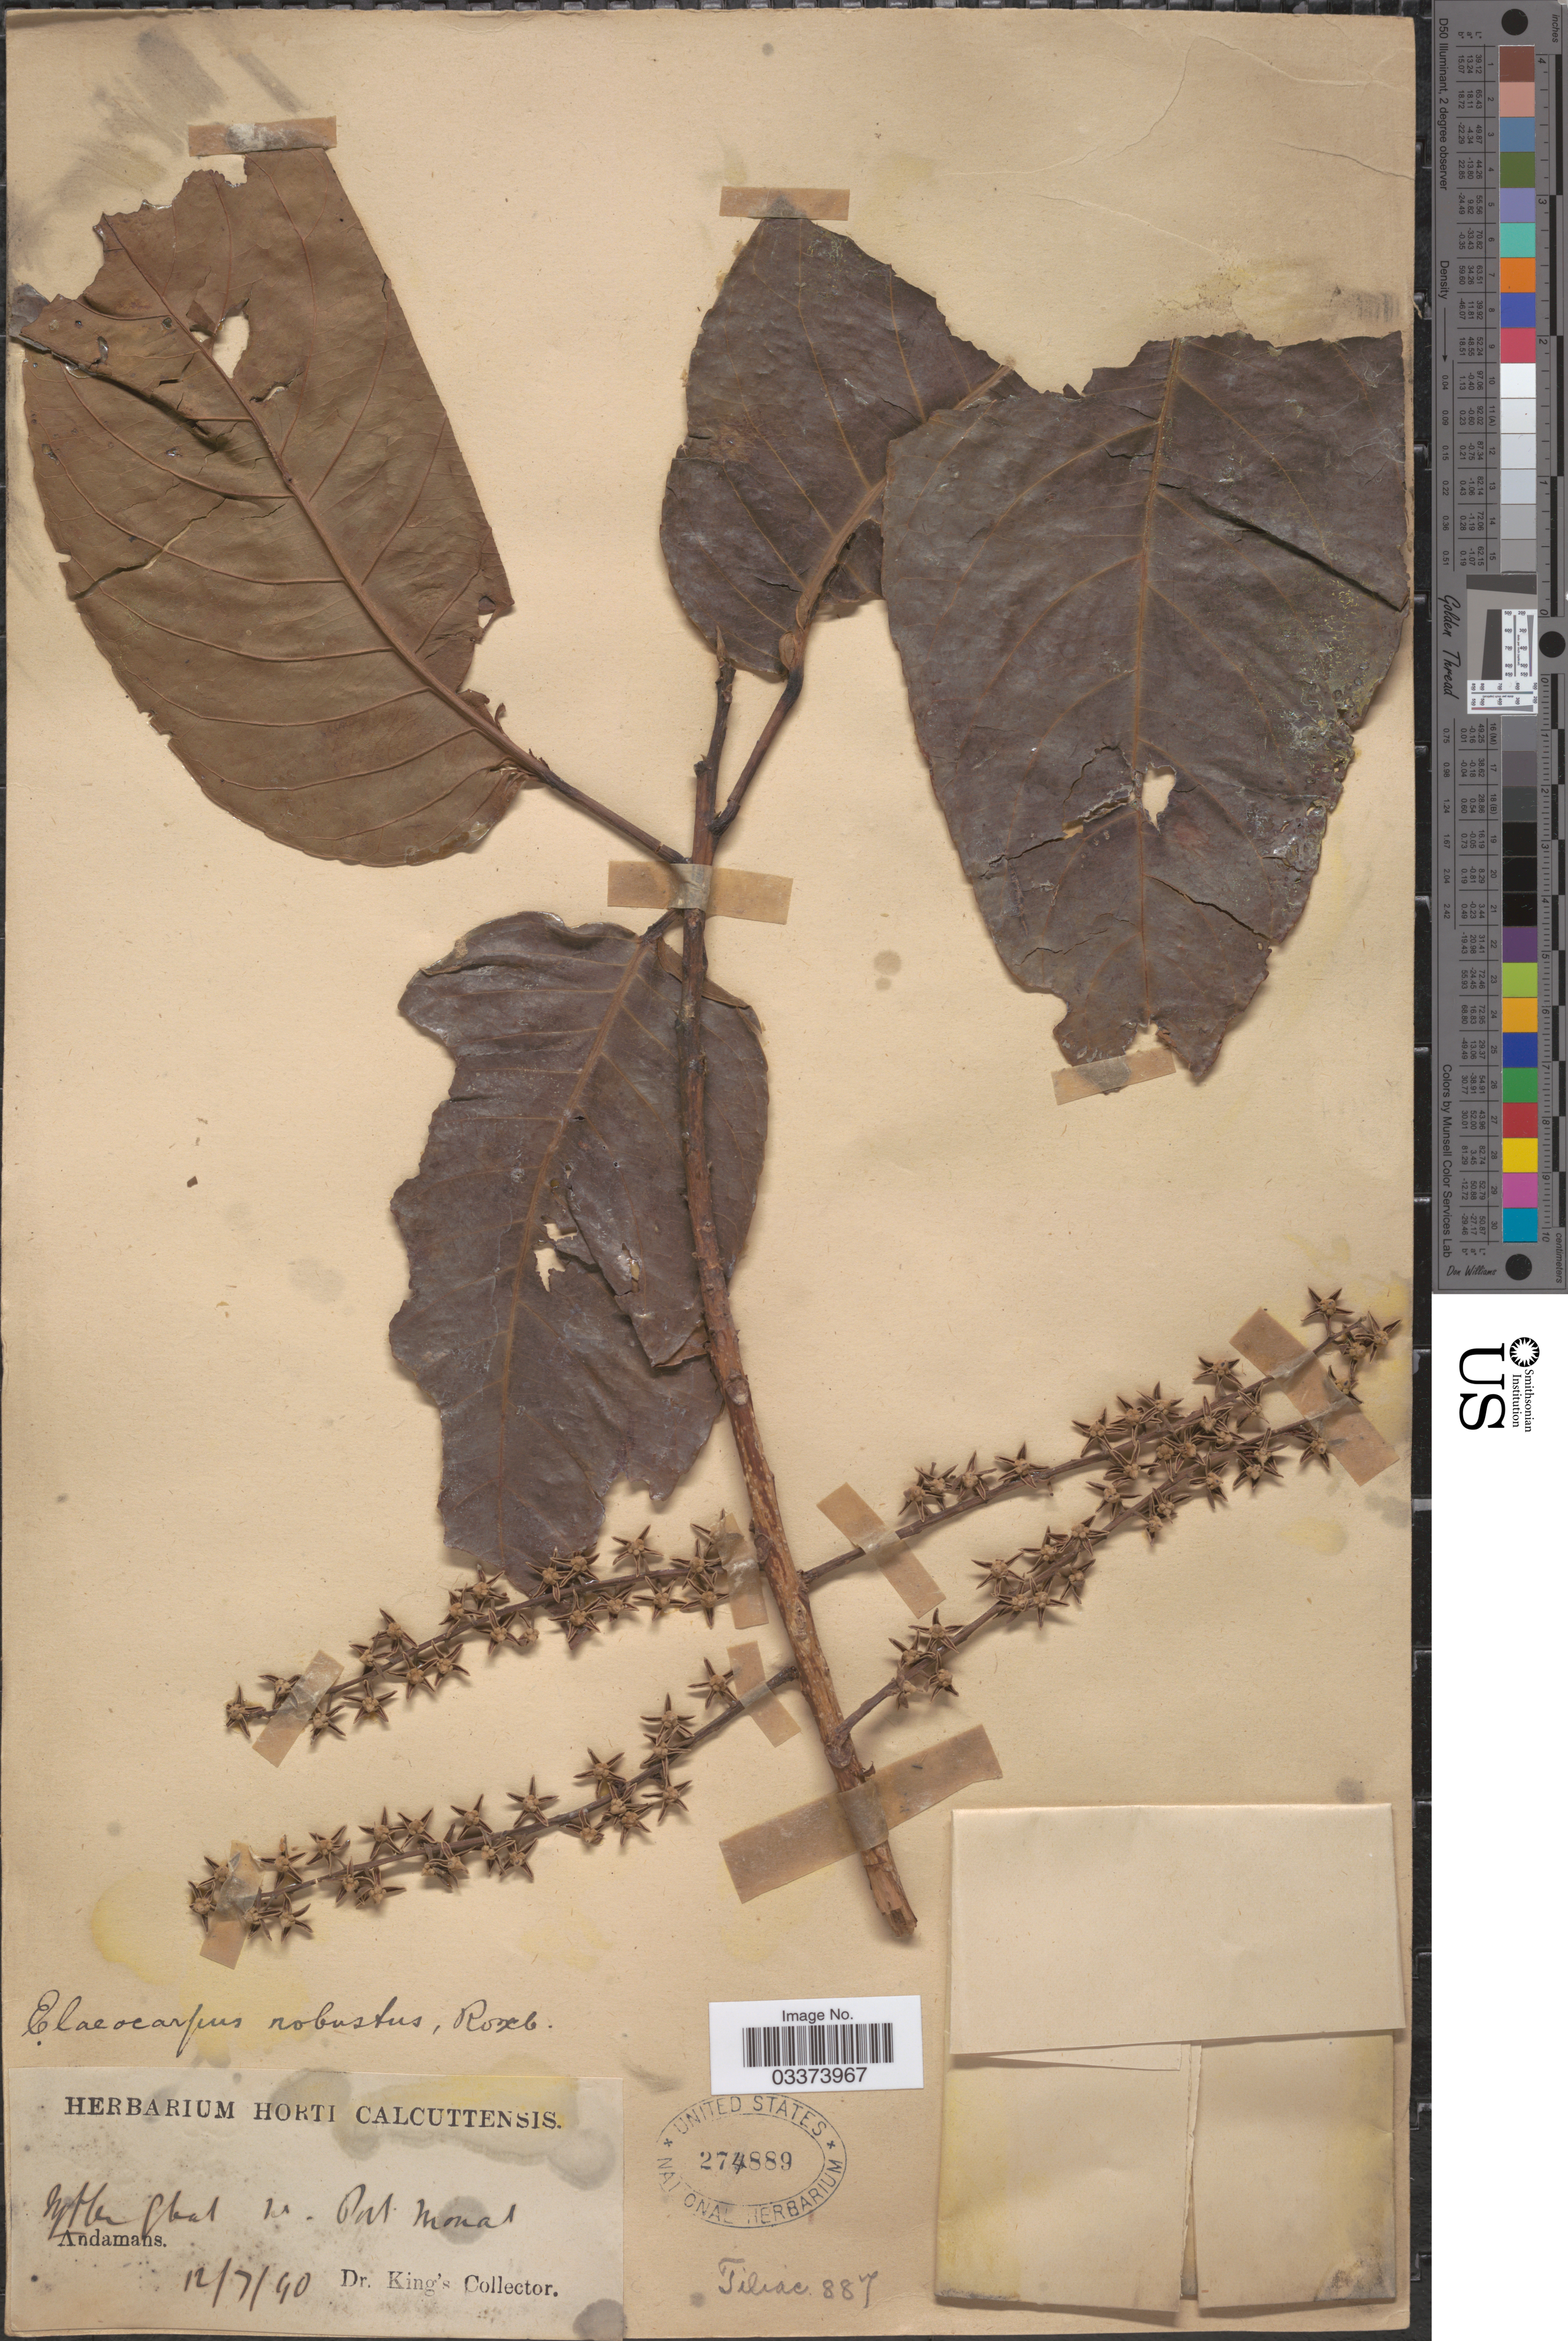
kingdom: Plantae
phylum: Tracheophyta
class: Magnoliopsida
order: Oxalidales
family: Elaeocarpaceae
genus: Elaeocarpus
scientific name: Elaeocarpus robustus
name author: Roxb.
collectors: Dr. King's collector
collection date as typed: Transcribed d/m/y: 12/7/90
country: India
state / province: Andaman and Nicobar Islands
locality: Tytler Ghat n. Port Mouat. Andamans.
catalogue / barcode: US 274889